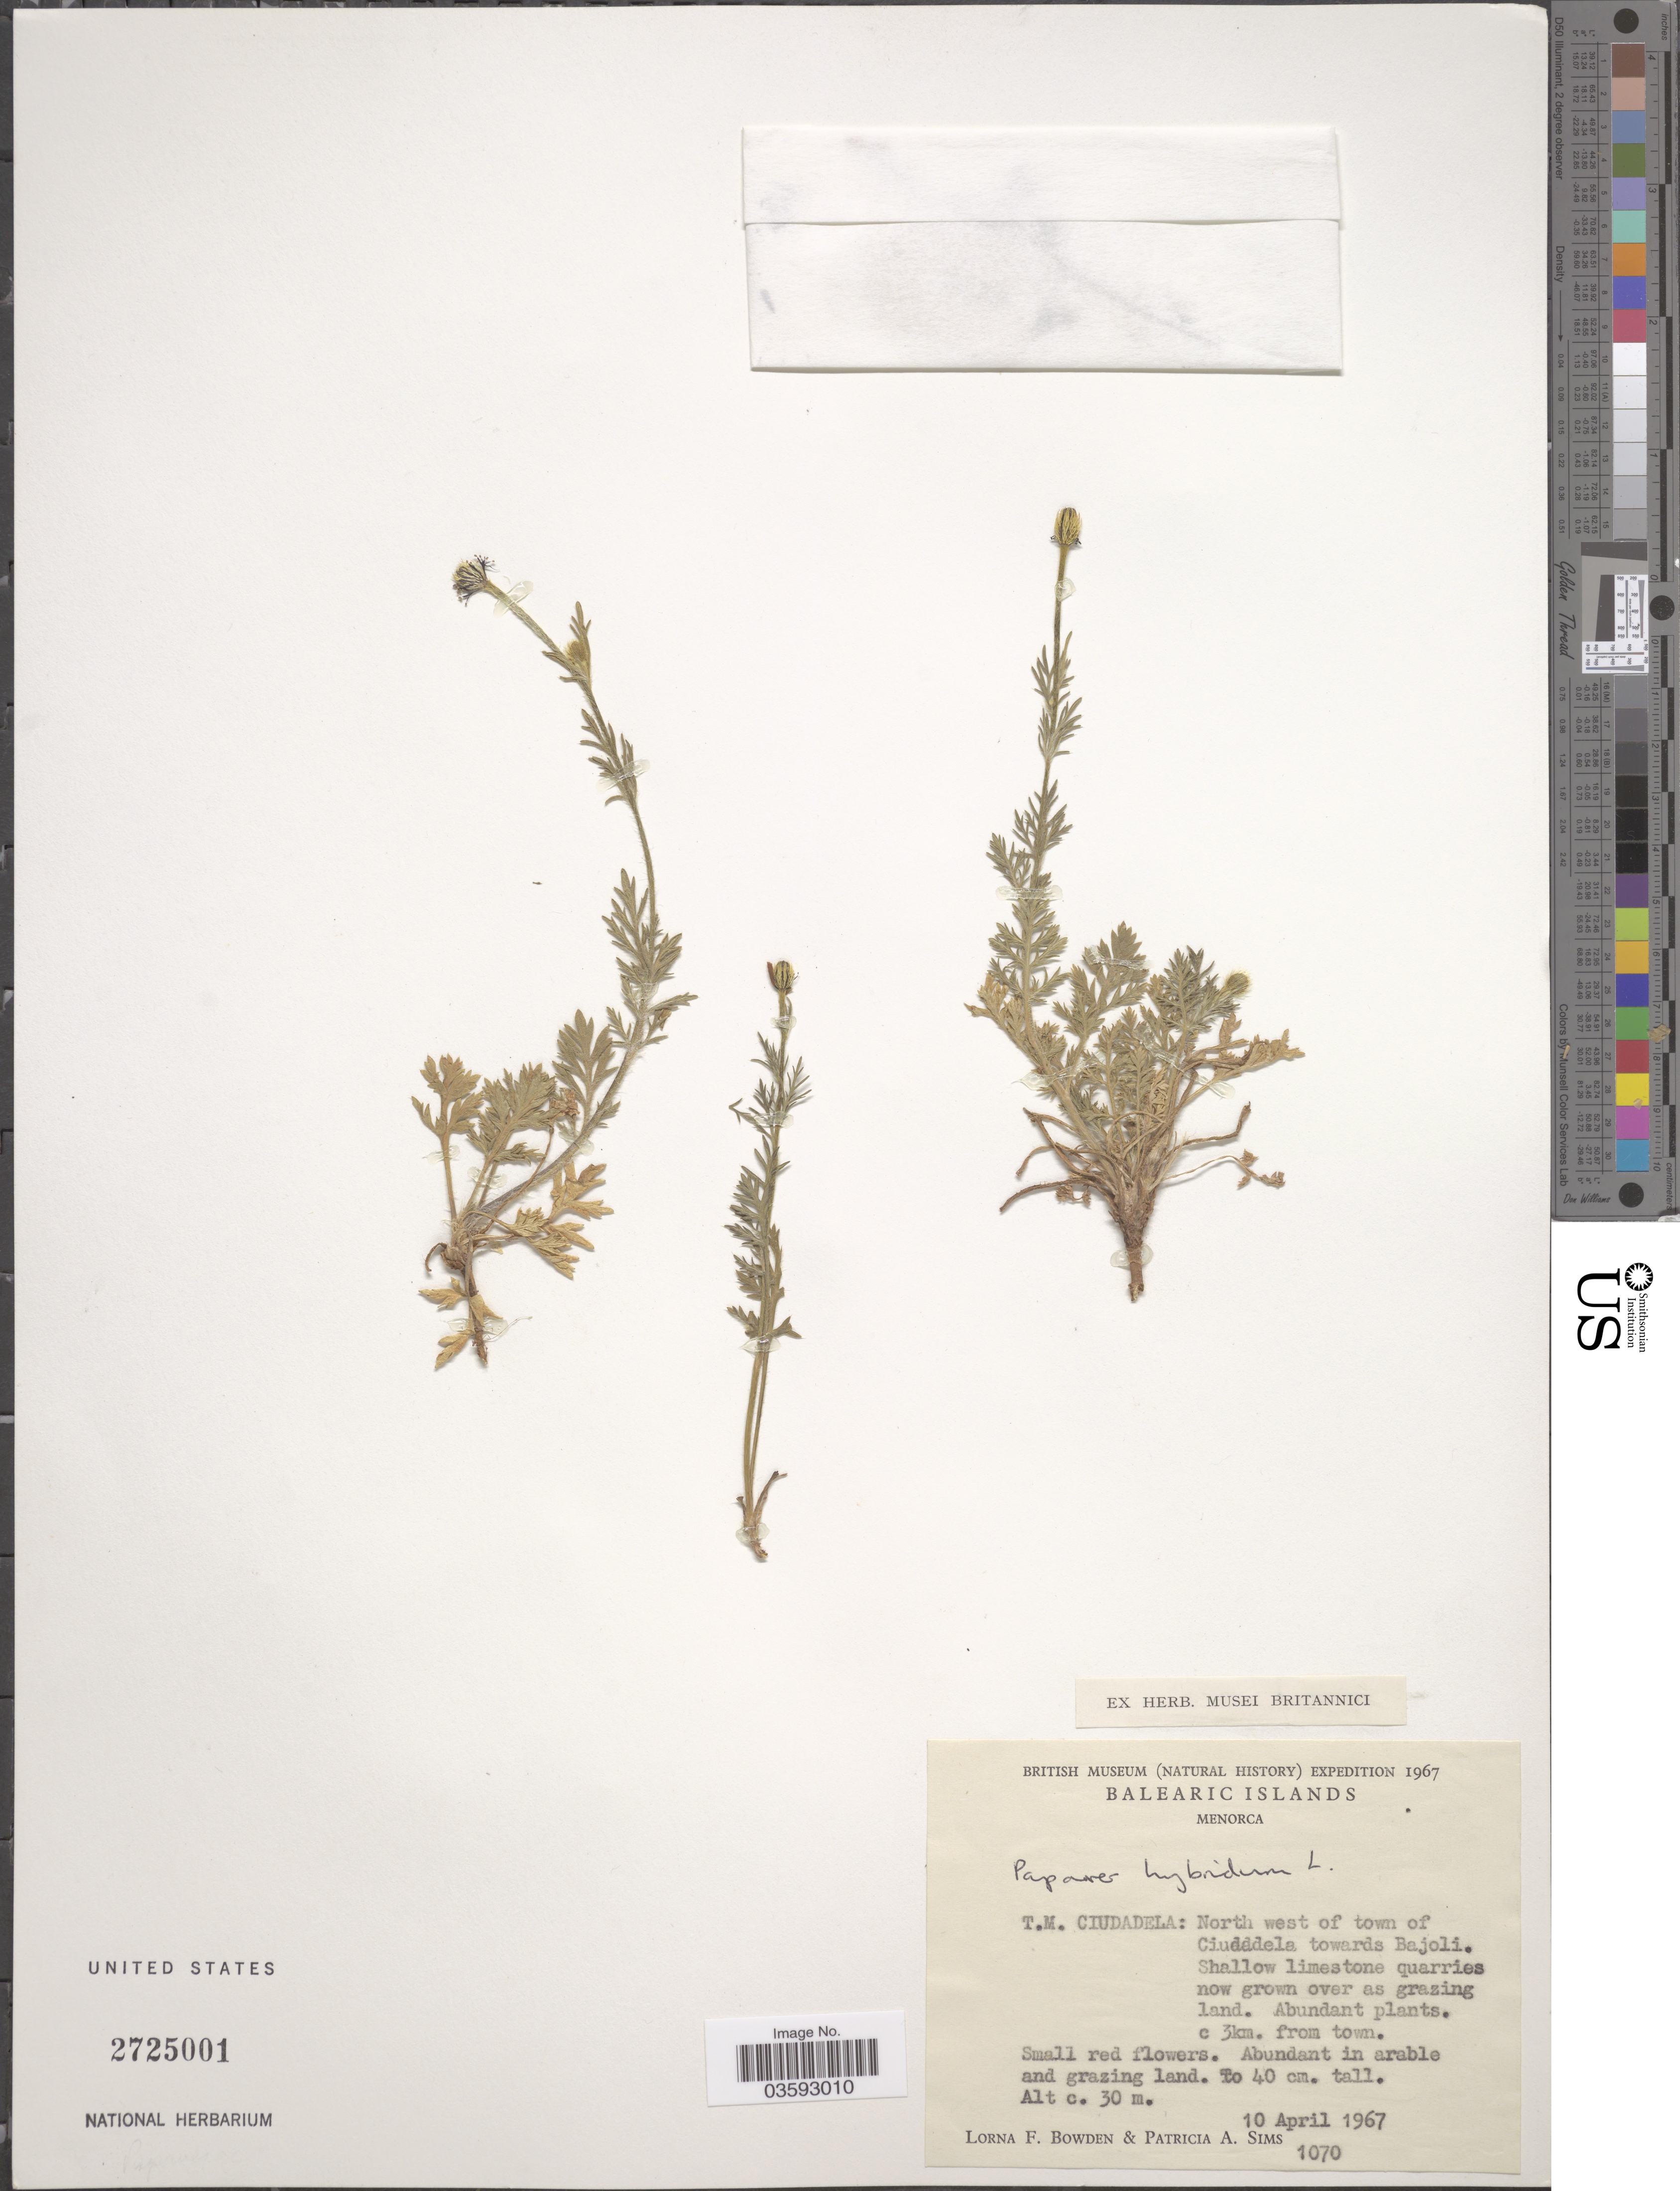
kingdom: Plantae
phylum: Tracheophyta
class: Magnoliopsida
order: Ranunculales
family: Papaveraceae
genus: Papaver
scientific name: Papaver hybridum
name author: L.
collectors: L. F. Bowden & P. A. Sims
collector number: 1070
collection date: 1967-04-10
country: Spain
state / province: Islas Baleares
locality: Balearic Islands. Menorca. T.M. Ciudadela: North west of town of Ciudadela towards Bajoli. C 3 km. from town.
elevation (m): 30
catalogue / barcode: US 2725001